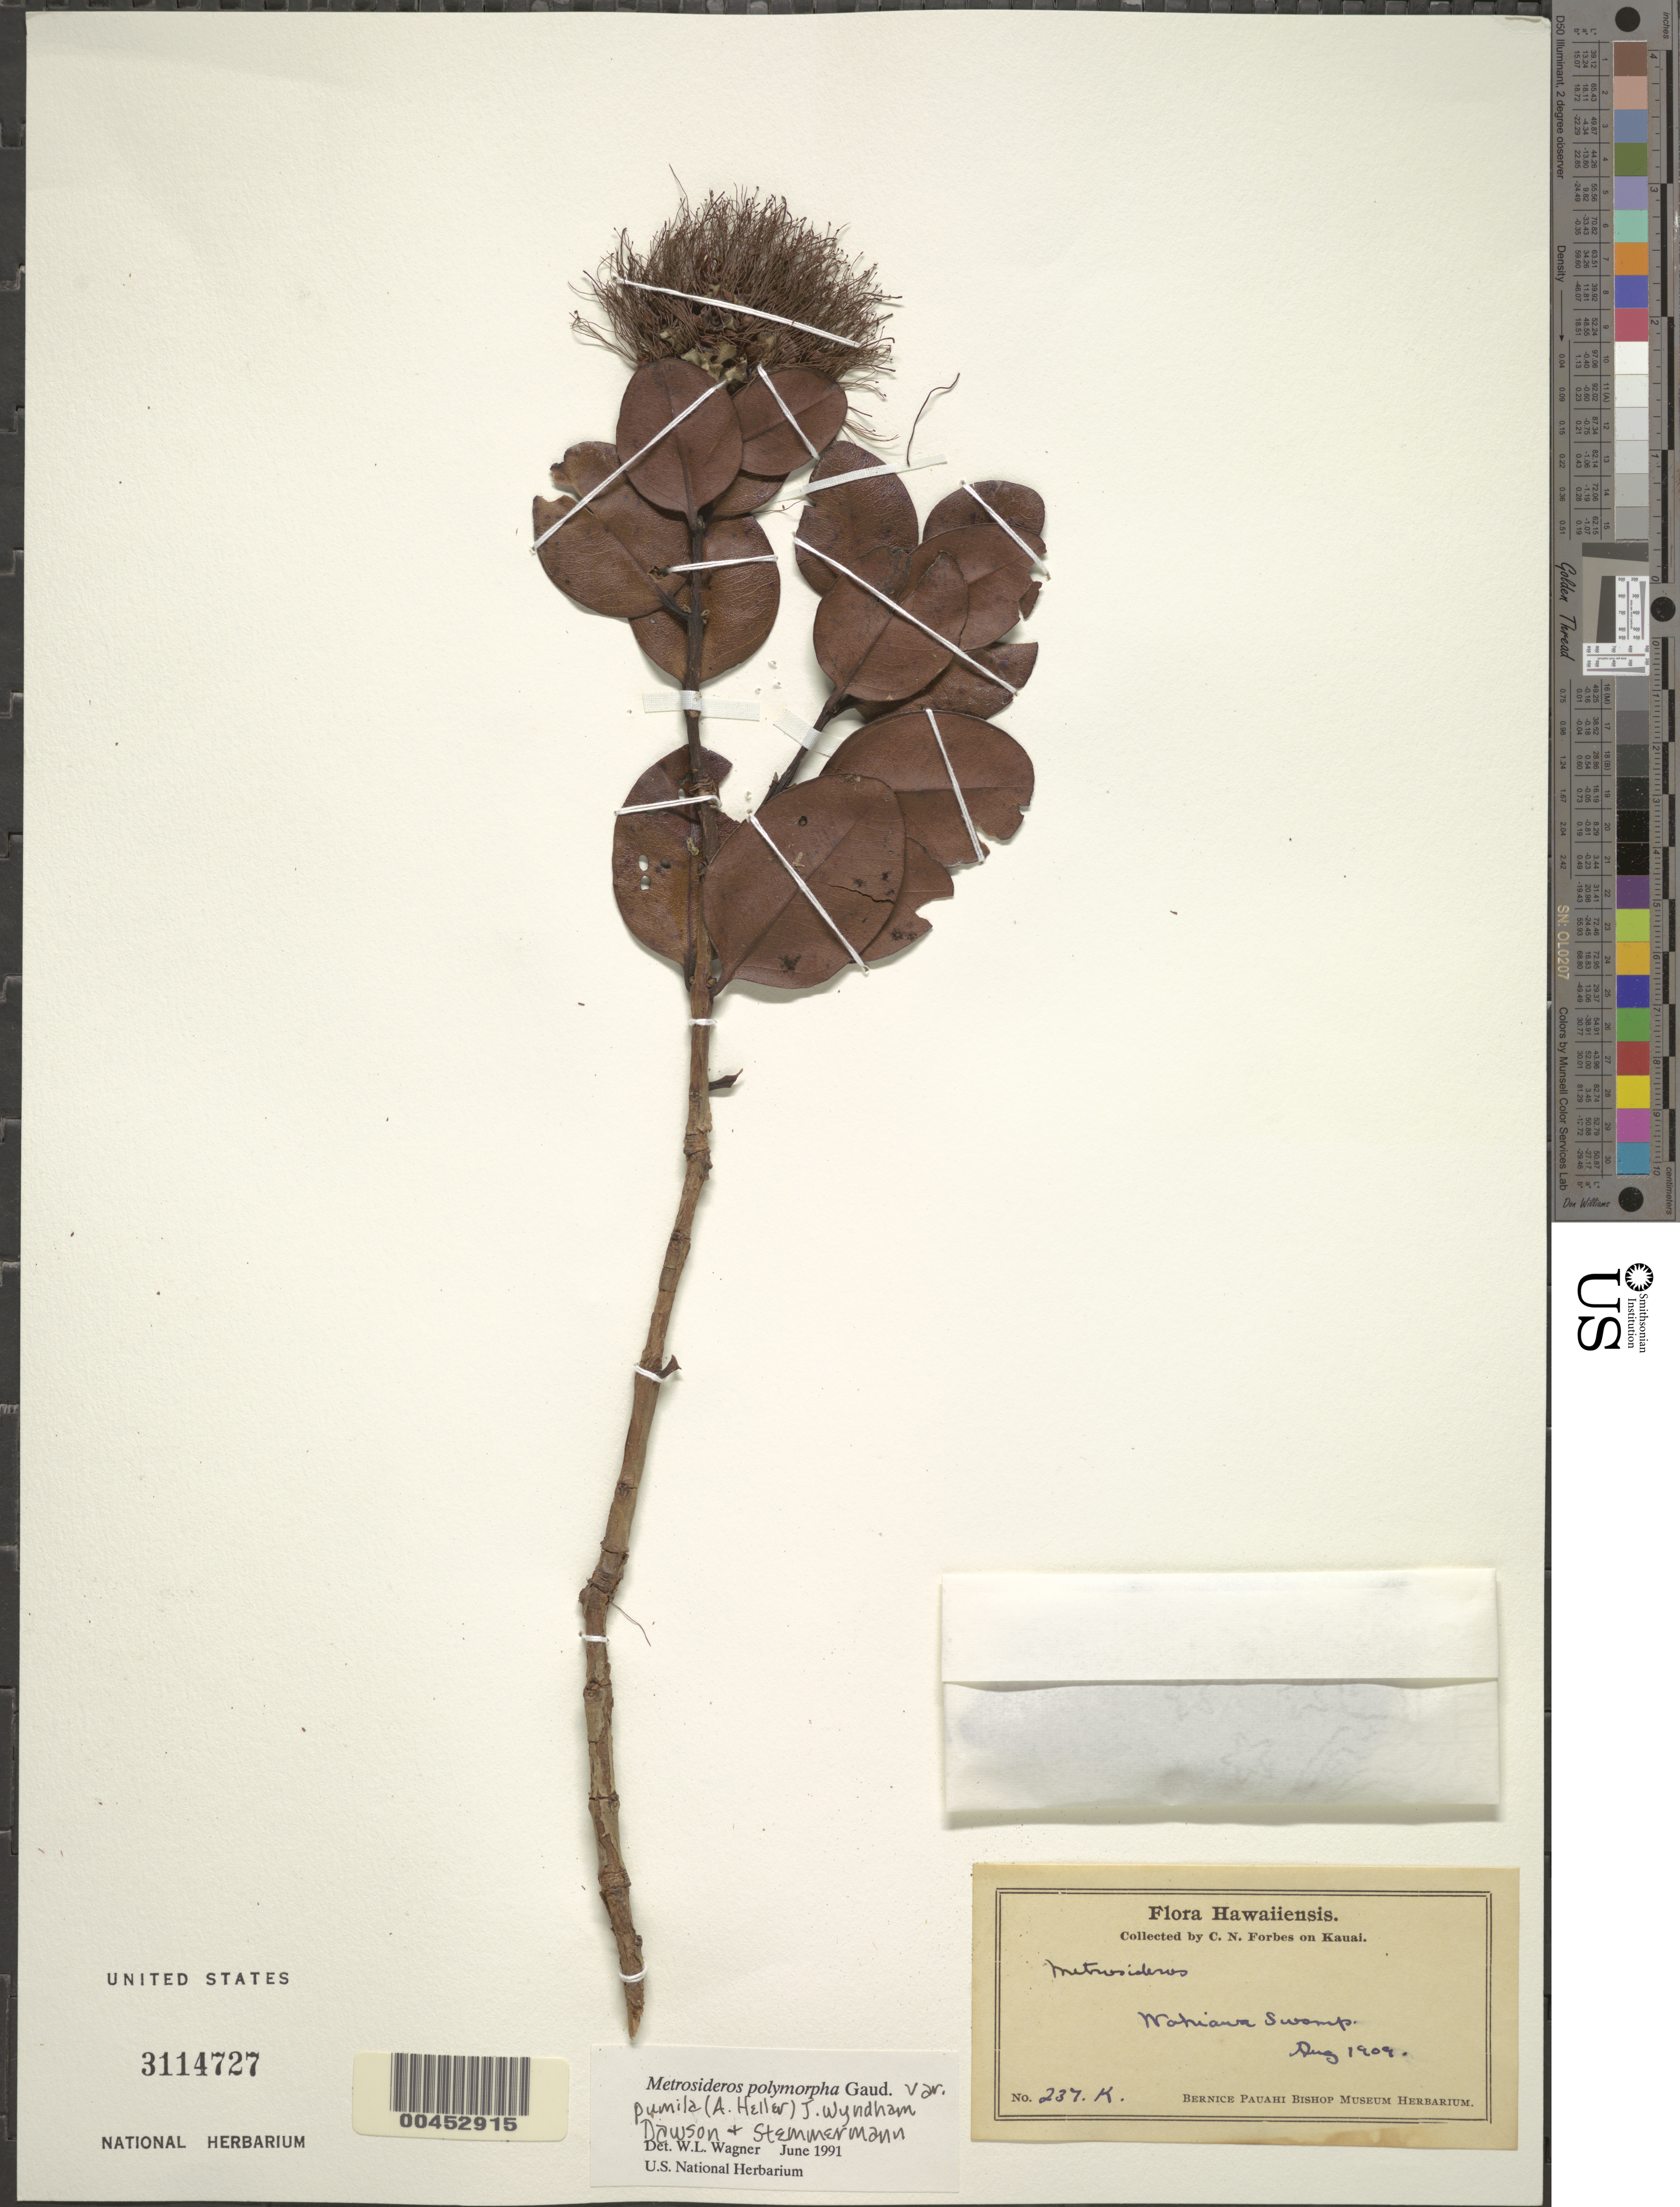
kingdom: Plantae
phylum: Tracheophyta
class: Magnoliopsida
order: Myrtales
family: Myrtaceae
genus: Metrosideros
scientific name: Metrosideros polymorpha var. pumila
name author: (A. Heller) J.W. Dawson & Stemmerm.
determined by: Wagner, W. L., (BOT), Smithsonian Institution - National Museum of Natural History (UNITED STATES)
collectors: C. N. Forbes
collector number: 237.K.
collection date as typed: Aug 1909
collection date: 1909-08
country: United States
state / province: Hawaii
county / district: Kauai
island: Kaua'i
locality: Wahiawa Swamp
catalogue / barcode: US 3114727